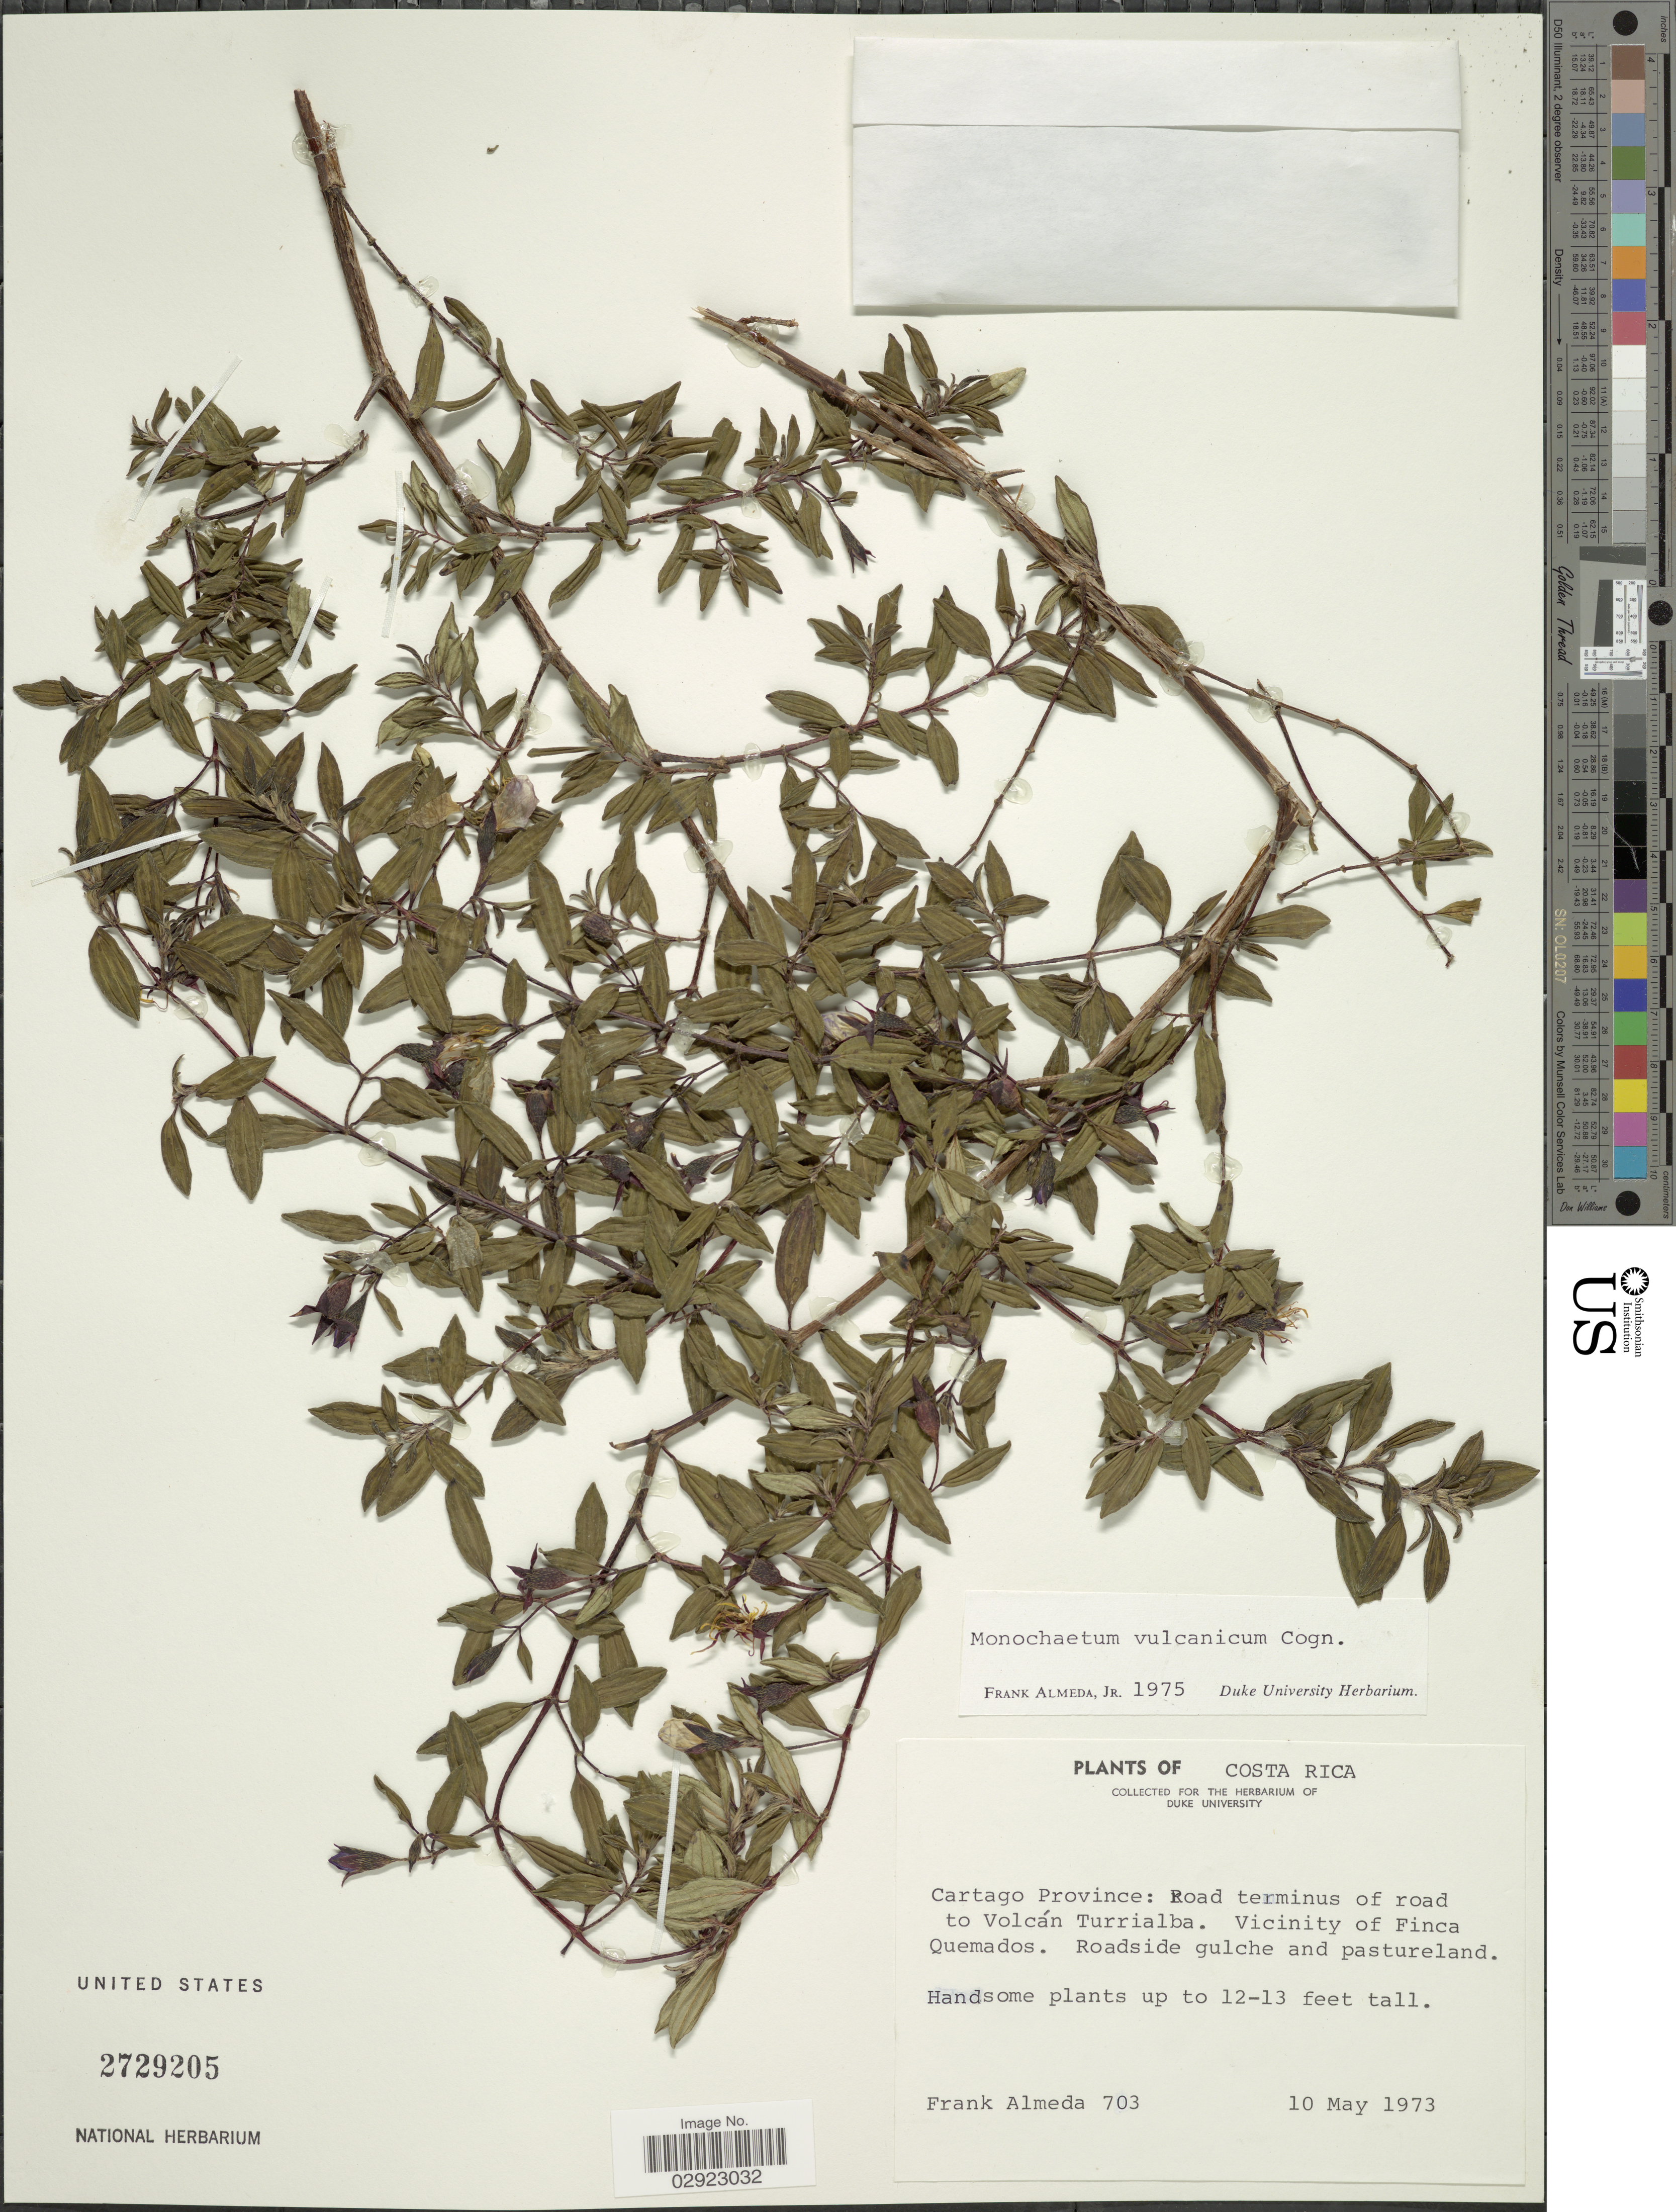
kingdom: Plantae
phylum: Tracheophyta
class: Magnoliopsida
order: Myrtales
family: Melastomataceae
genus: Monochaetum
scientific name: Monochaetum vulcanicum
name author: Cogn.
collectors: F. Almeda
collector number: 703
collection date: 1973-05-10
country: Costa Rica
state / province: Cartago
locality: Cartago Province: Road terminus of road to Volcán Turrialba. Vicinity of Finca Quemados.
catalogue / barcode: US 2729205